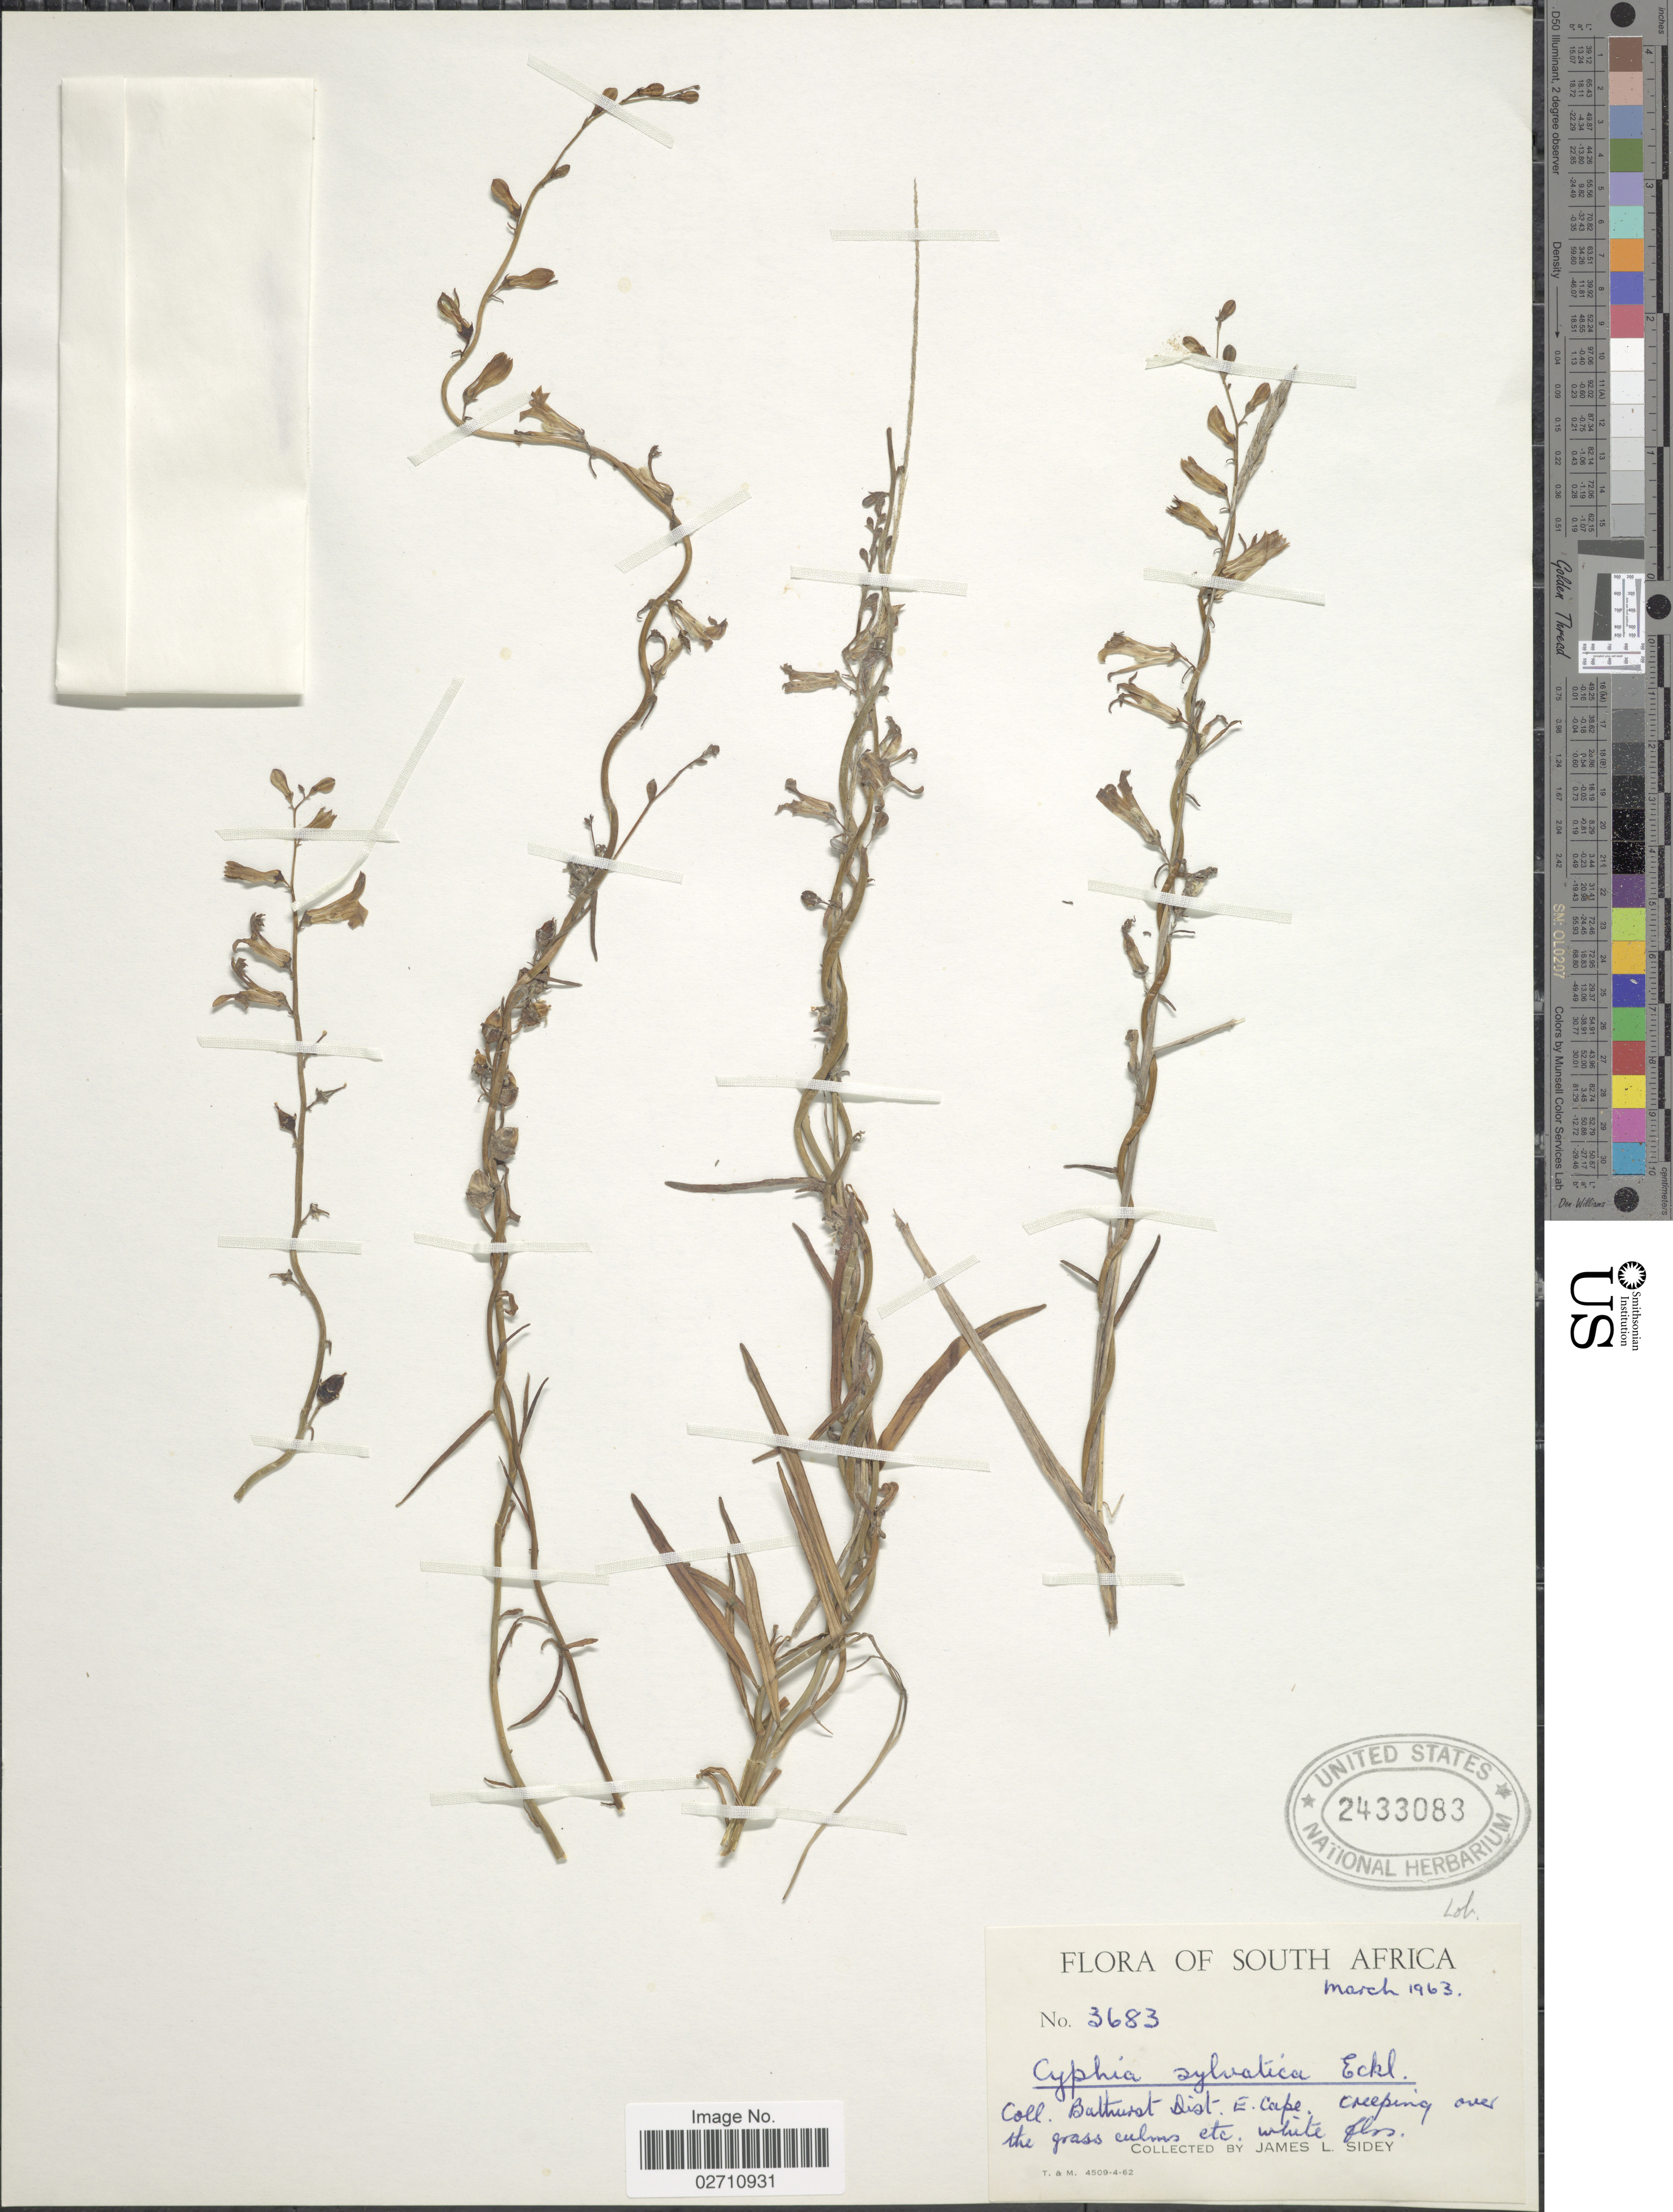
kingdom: Plantae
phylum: Tracheophyta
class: Magnoliopsida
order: Asterales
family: Campanulaceae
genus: Cyphia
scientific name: Cyphia sylvatica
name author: Eckl. & Zeyh.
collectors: J. L. Sidey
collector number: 3683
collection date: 1963-03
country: South Africa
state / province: Eastern Cape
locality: Bathurst Dist., E. Cape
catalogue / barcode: US 2433083